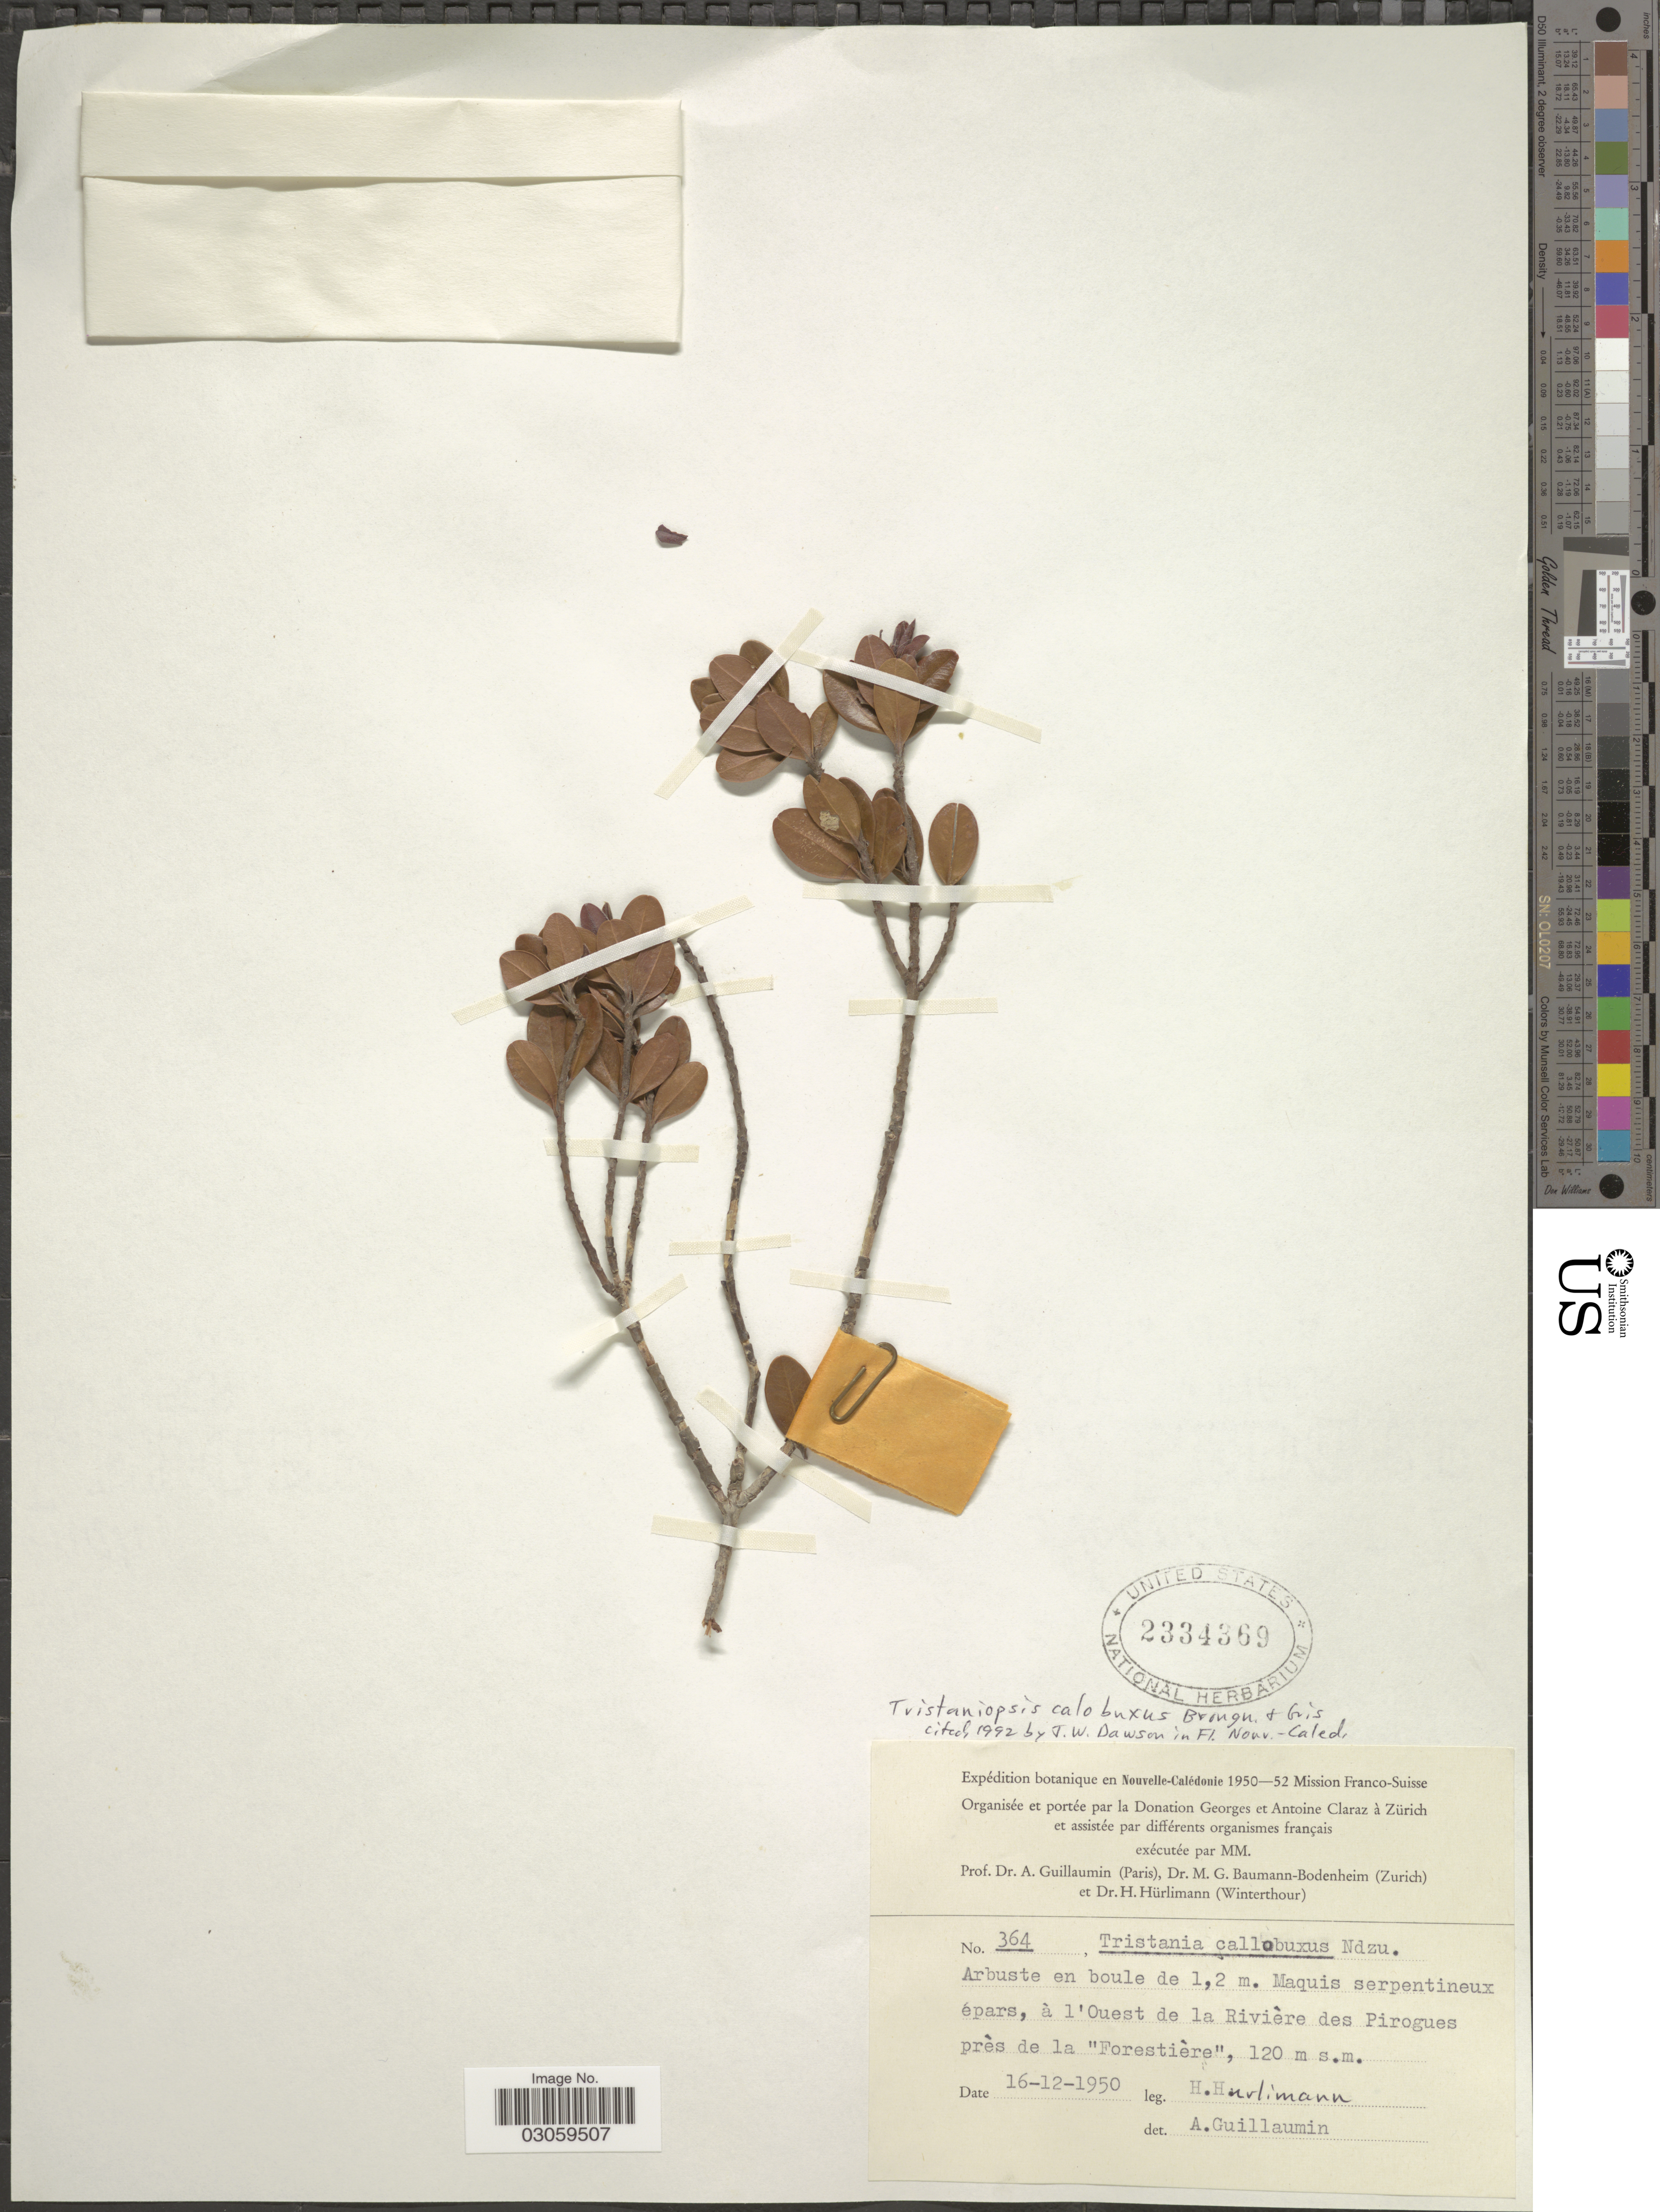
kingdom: Plantae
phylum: Tracheophyta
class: Magnoliopsida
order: Myrtales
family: Myrtaceae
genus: Tristaniopsis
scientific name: Tristaniopsis callobuxus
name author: Brongn. & Gris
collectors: H. Hurlimann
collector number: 364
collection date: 1950-12-16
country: New Caledonia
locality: En Nouvelle Calédonie. Maquis serpentineux épars, à l'Ouest de la Rivière des Pirogues près de la "Forestière".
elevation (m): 120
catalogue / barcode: US 2334369